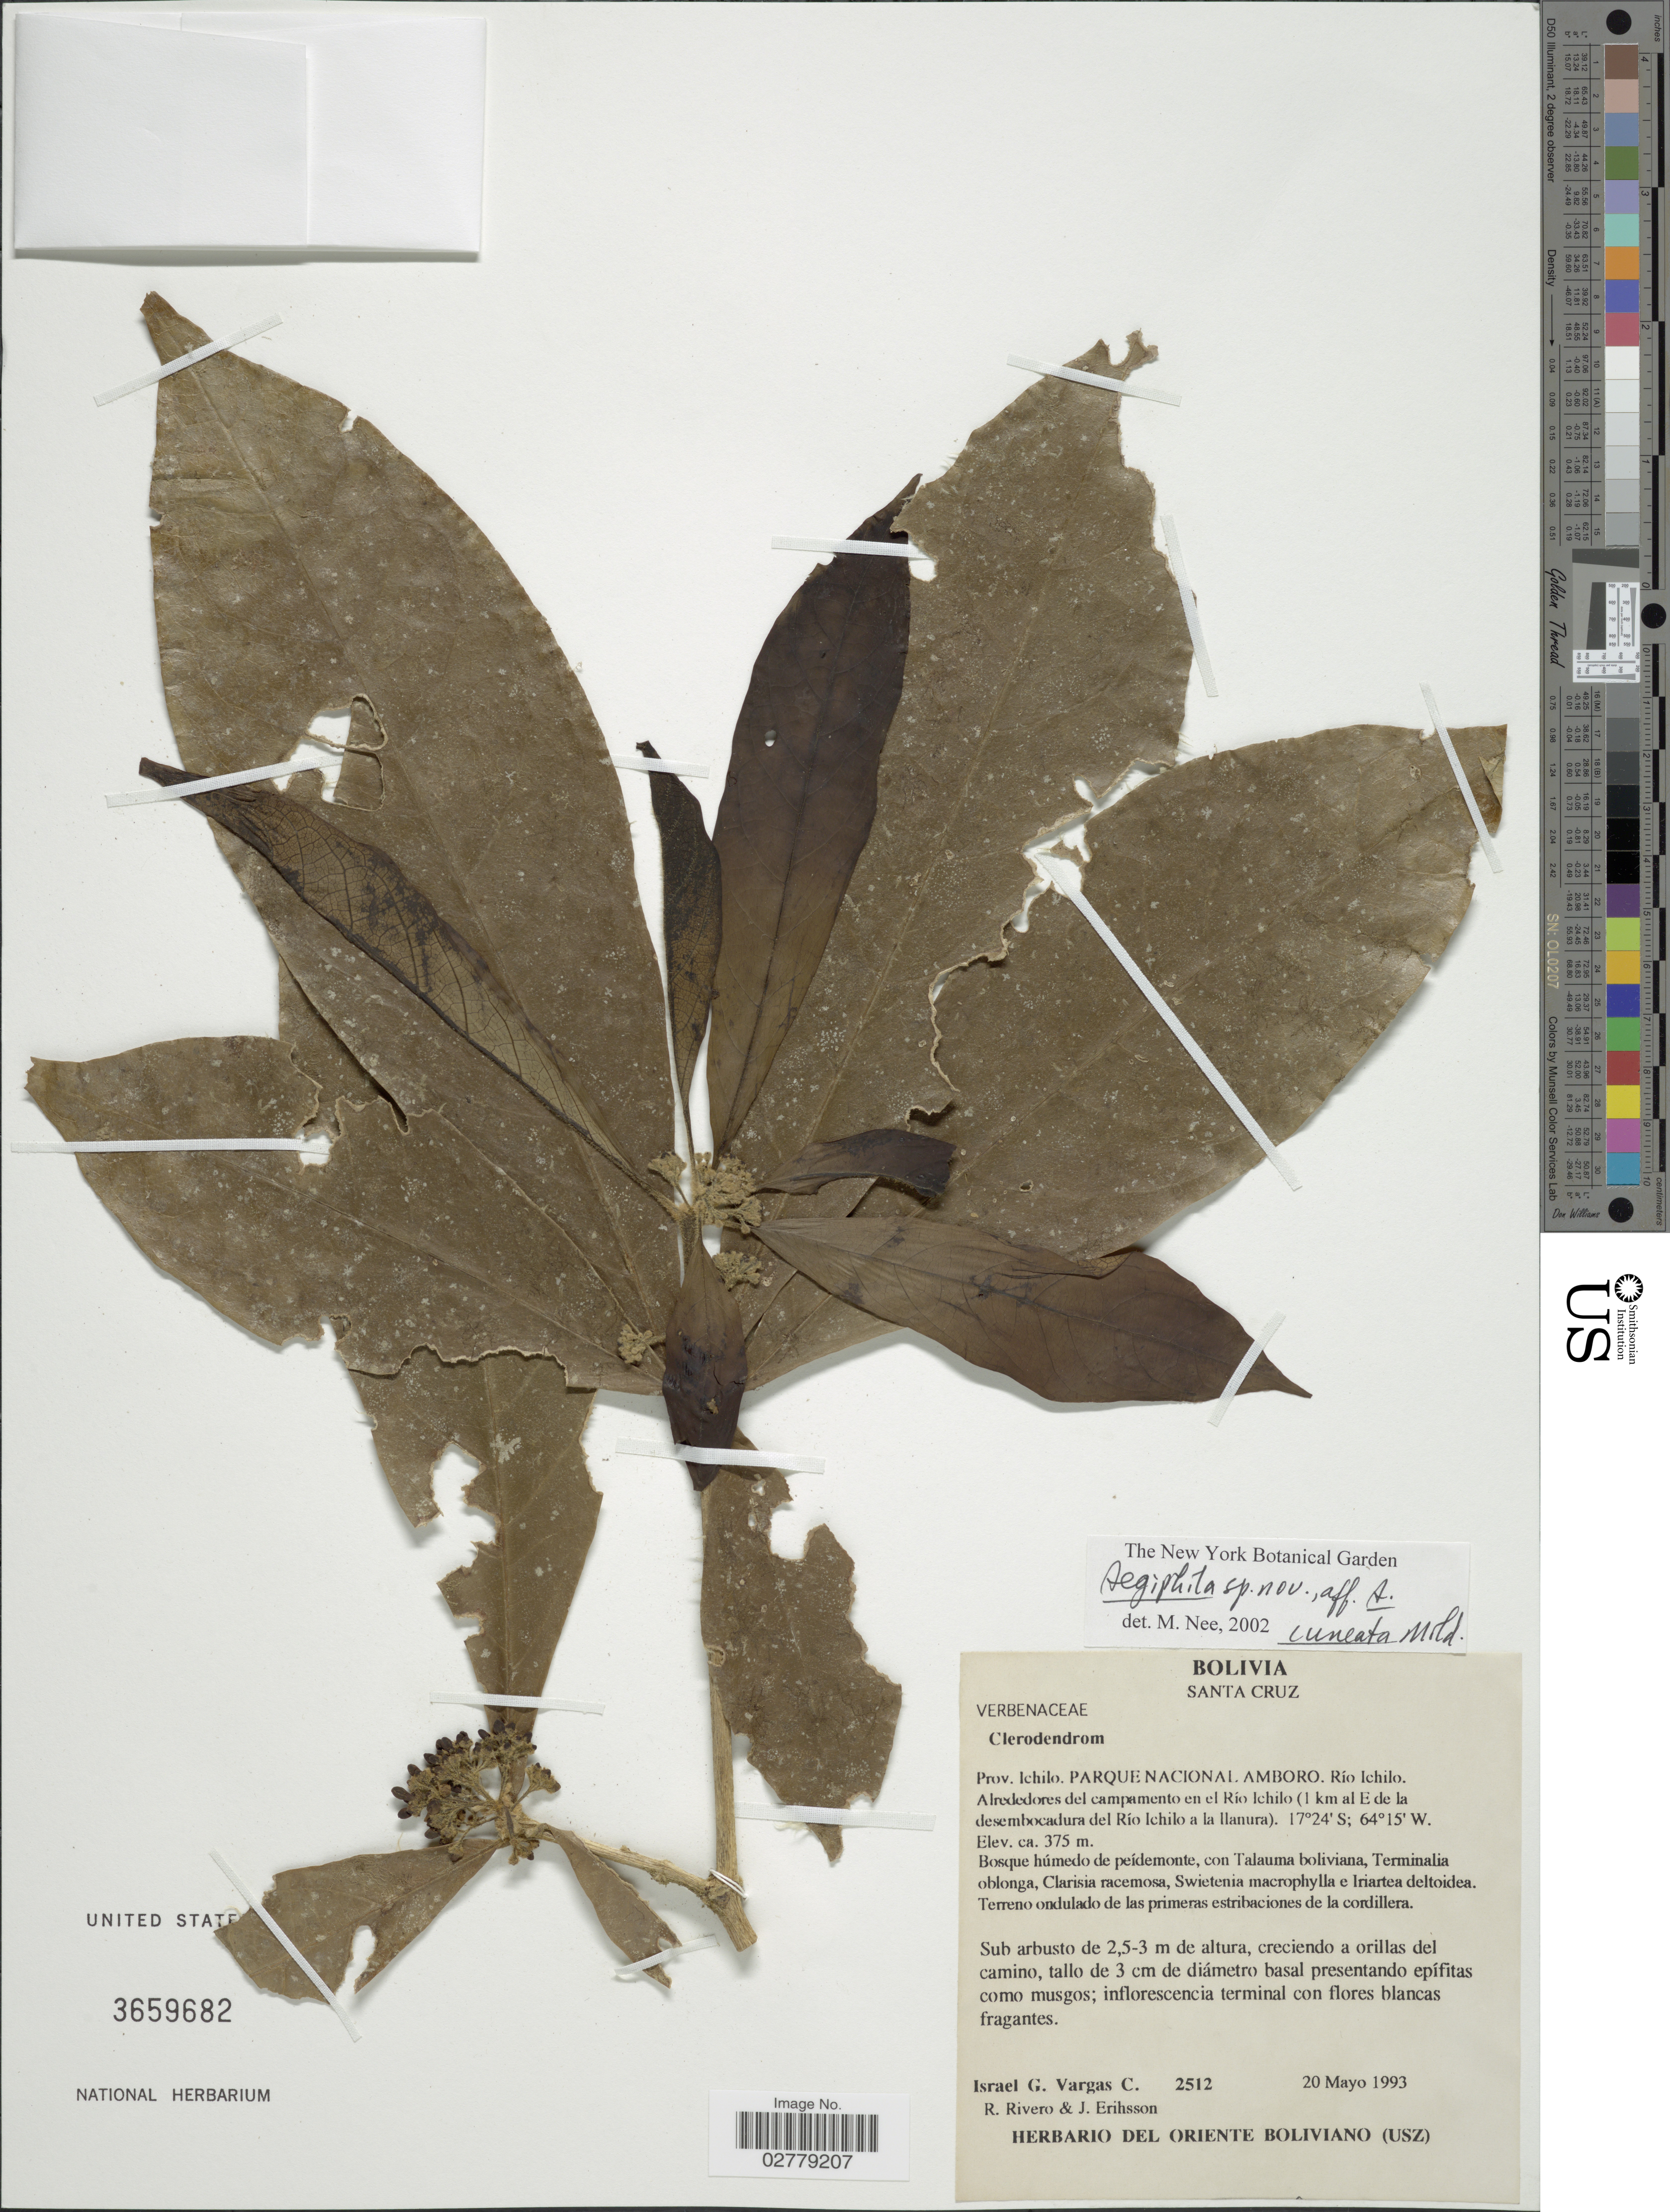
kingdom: Plantae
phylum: Tracheophyta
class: Magnoliopsida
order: Lamiales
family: Lamiaceae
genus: Aegiphila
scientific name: Aegiphila sp.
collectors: I. G. Vargas C., R. Rivero & J. Erihsson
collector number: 2512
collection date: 1993-05-20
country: Bolivia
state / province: Santa Cruz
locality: Prov. Ichilo. PARQUE NACIONAL AMBORO. Río Ichilo. Alrededores del campamento en el Río Ichilo (1 km al E de la desembocadura del Río Ichilo a la Ilanura).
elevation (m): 375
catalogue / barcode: US 3659682